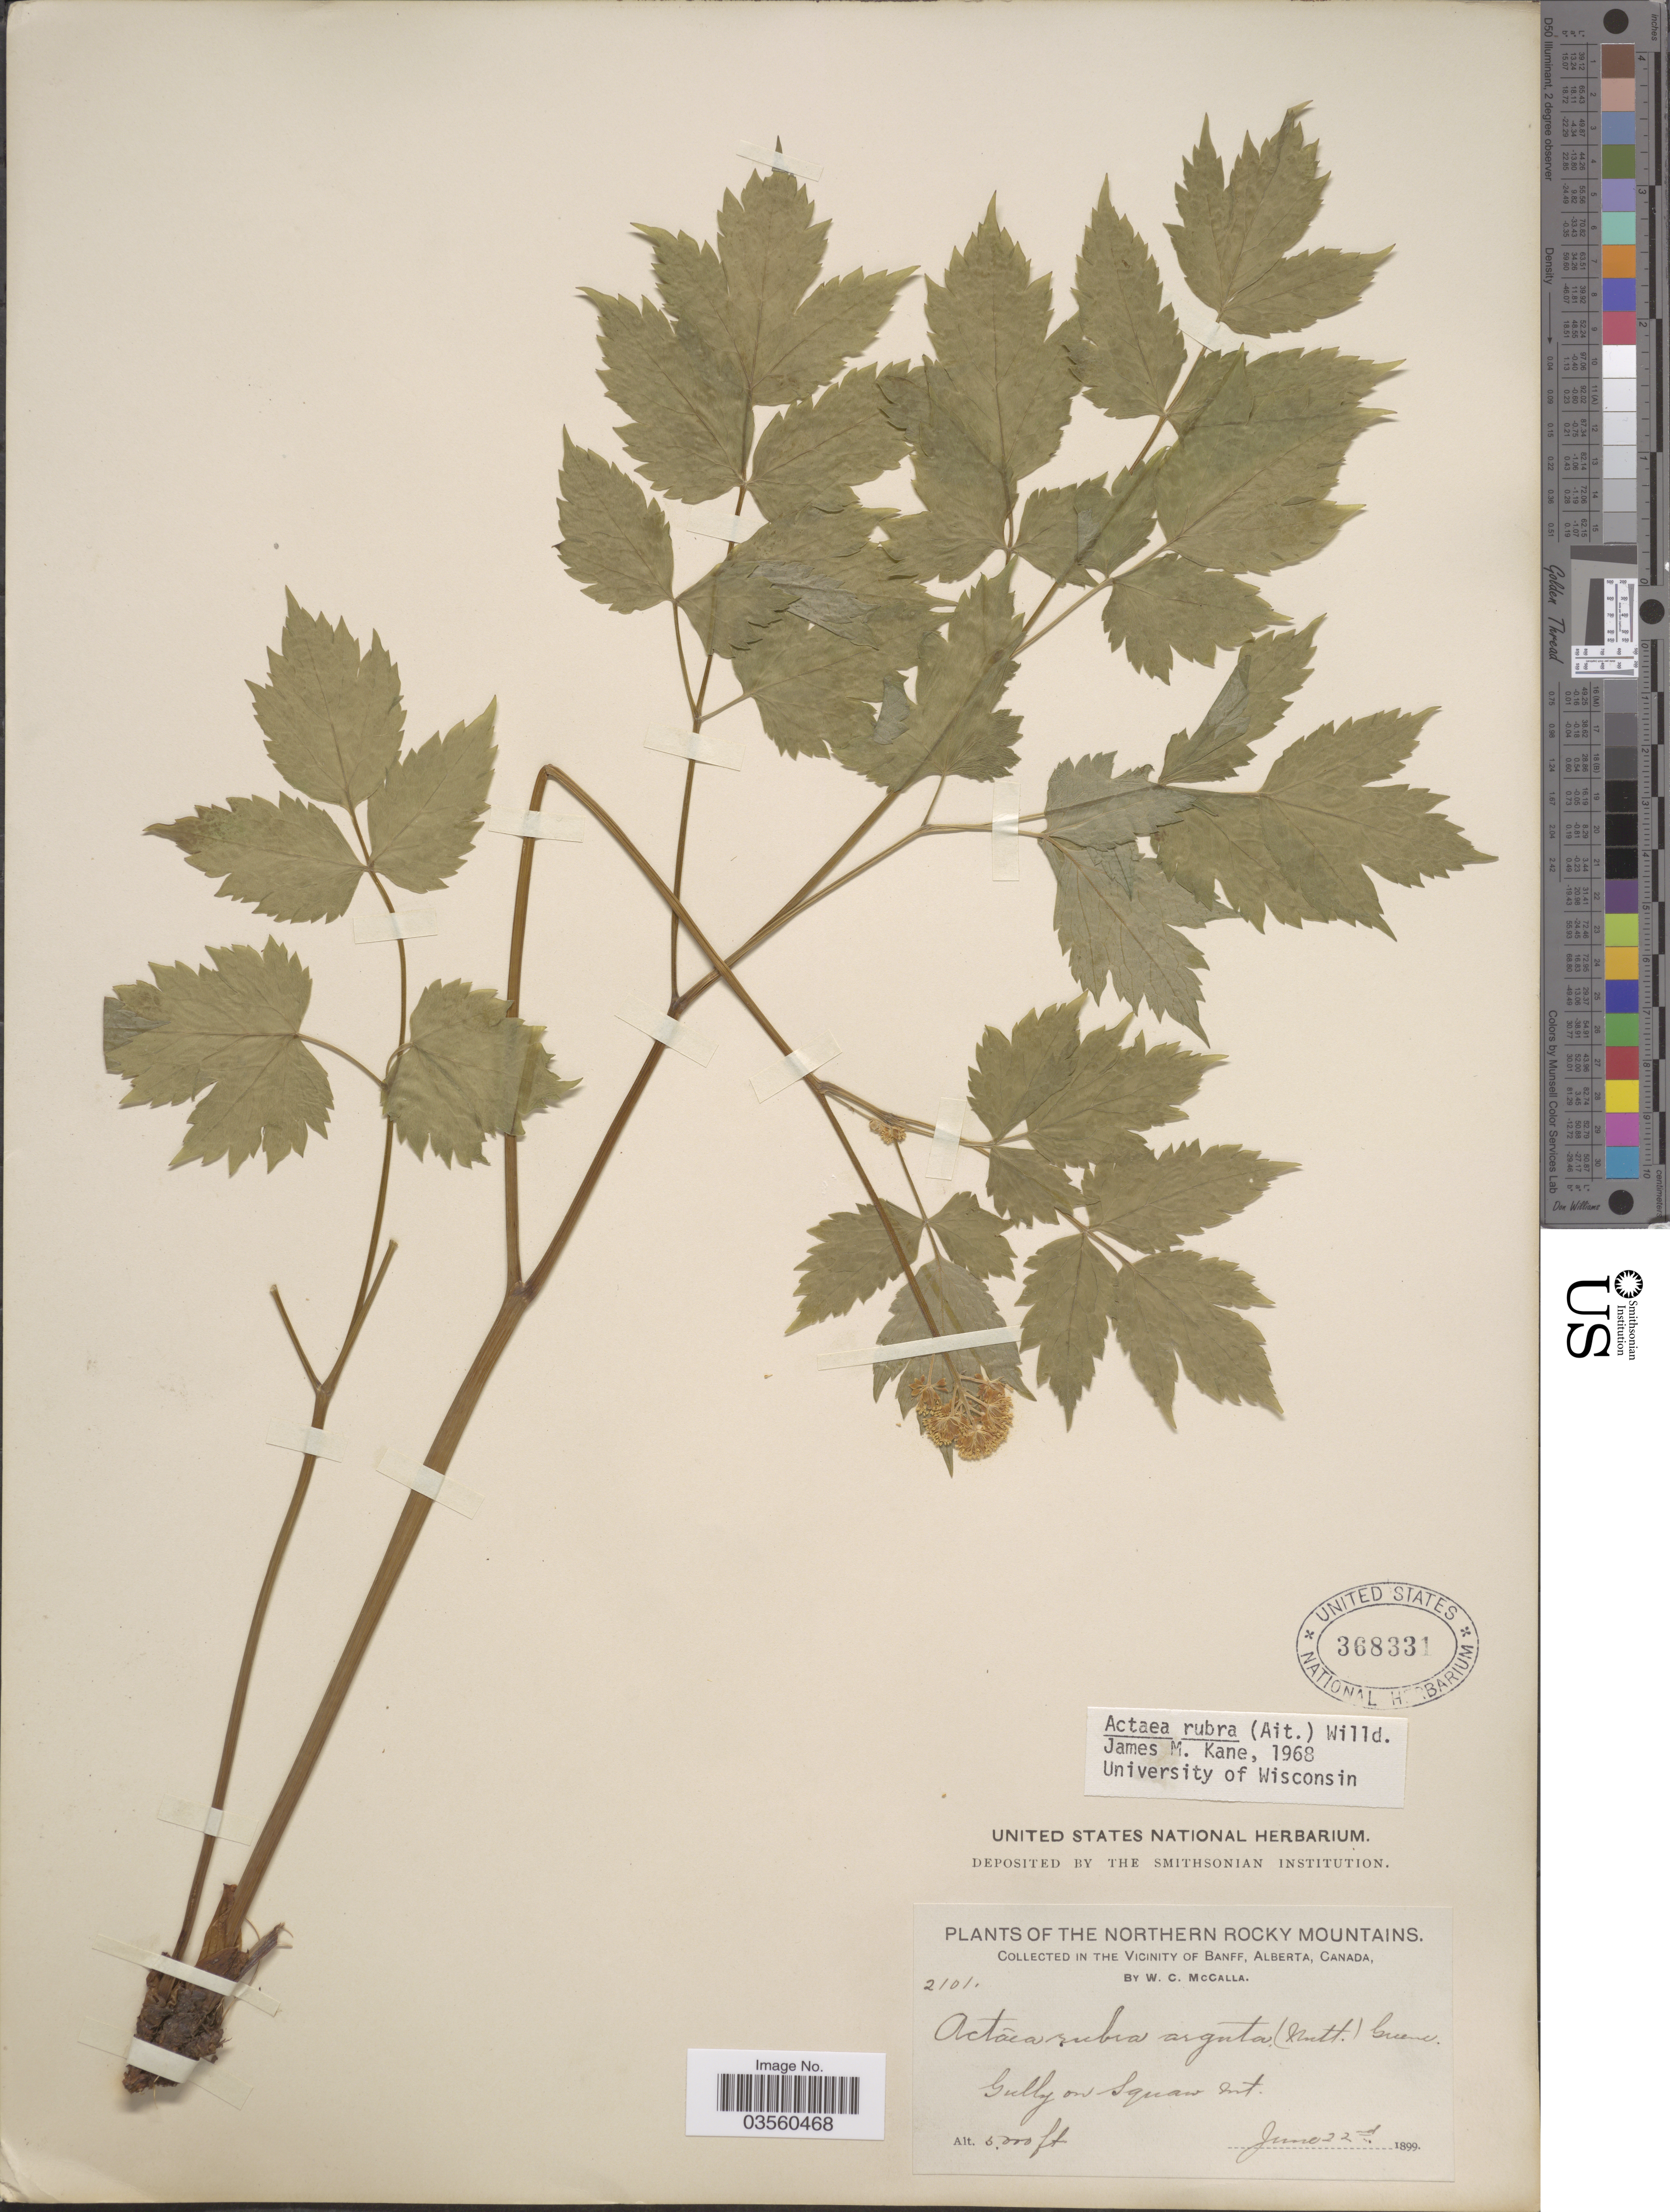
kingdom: Plantae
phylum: Tracheophyta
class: Magnoliopsida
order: Ranunculales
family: Ranunculaceae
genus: Actaea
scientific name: Actaea rubra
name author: (Aiton) Willd.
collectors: W. McCalla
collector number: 2101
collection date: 1899-06-22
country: Canada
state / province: Alberta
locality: The Northern Rocky Mountains. In the Vicinity of Banff. Gully on Squaw Mt.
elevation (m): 1524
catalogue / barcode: US 368331